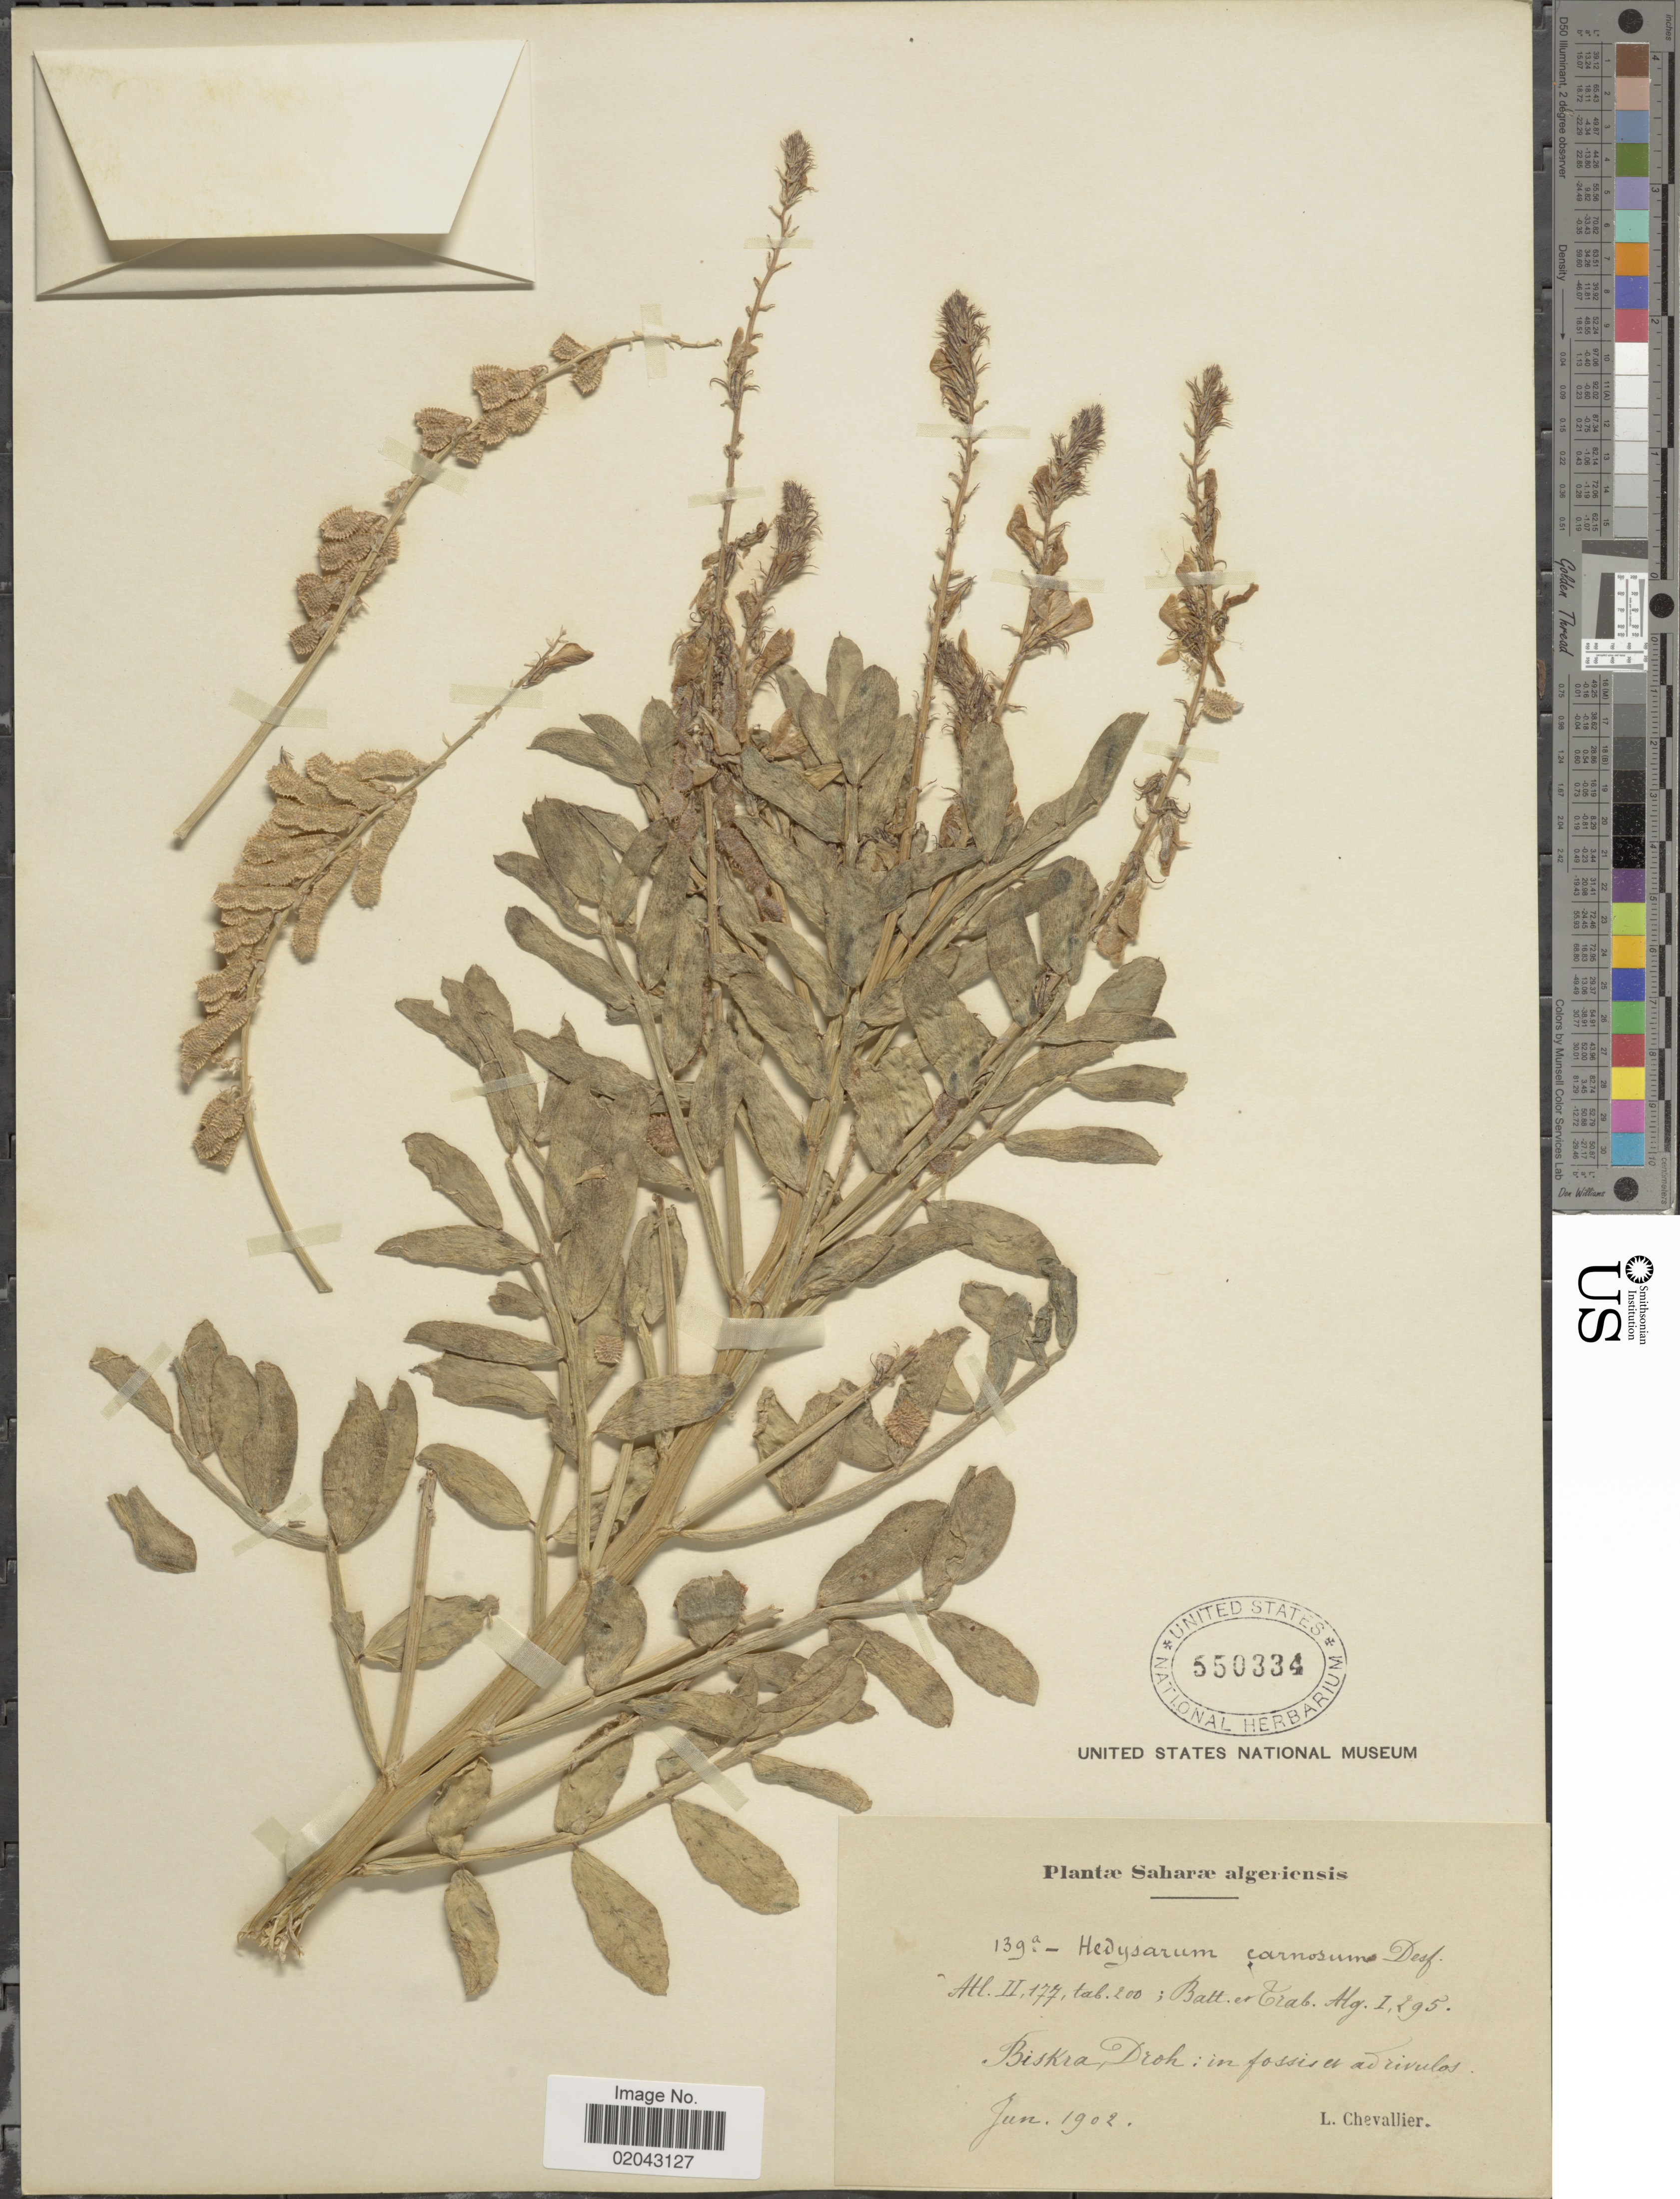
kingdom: Plantae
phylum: Tracheophyta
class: Magnoliopsida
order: Fabales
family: Fabaceae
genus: Sulla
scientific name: Sulla carnosa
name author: (Desf.) B.H.Choi & H. Ohashi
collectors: L. Chevallier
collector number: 139a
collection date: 1902-06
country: Algeria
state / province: Biskra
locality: Biskra, Drok: in fossis er rivulos.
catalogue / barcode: US 550334